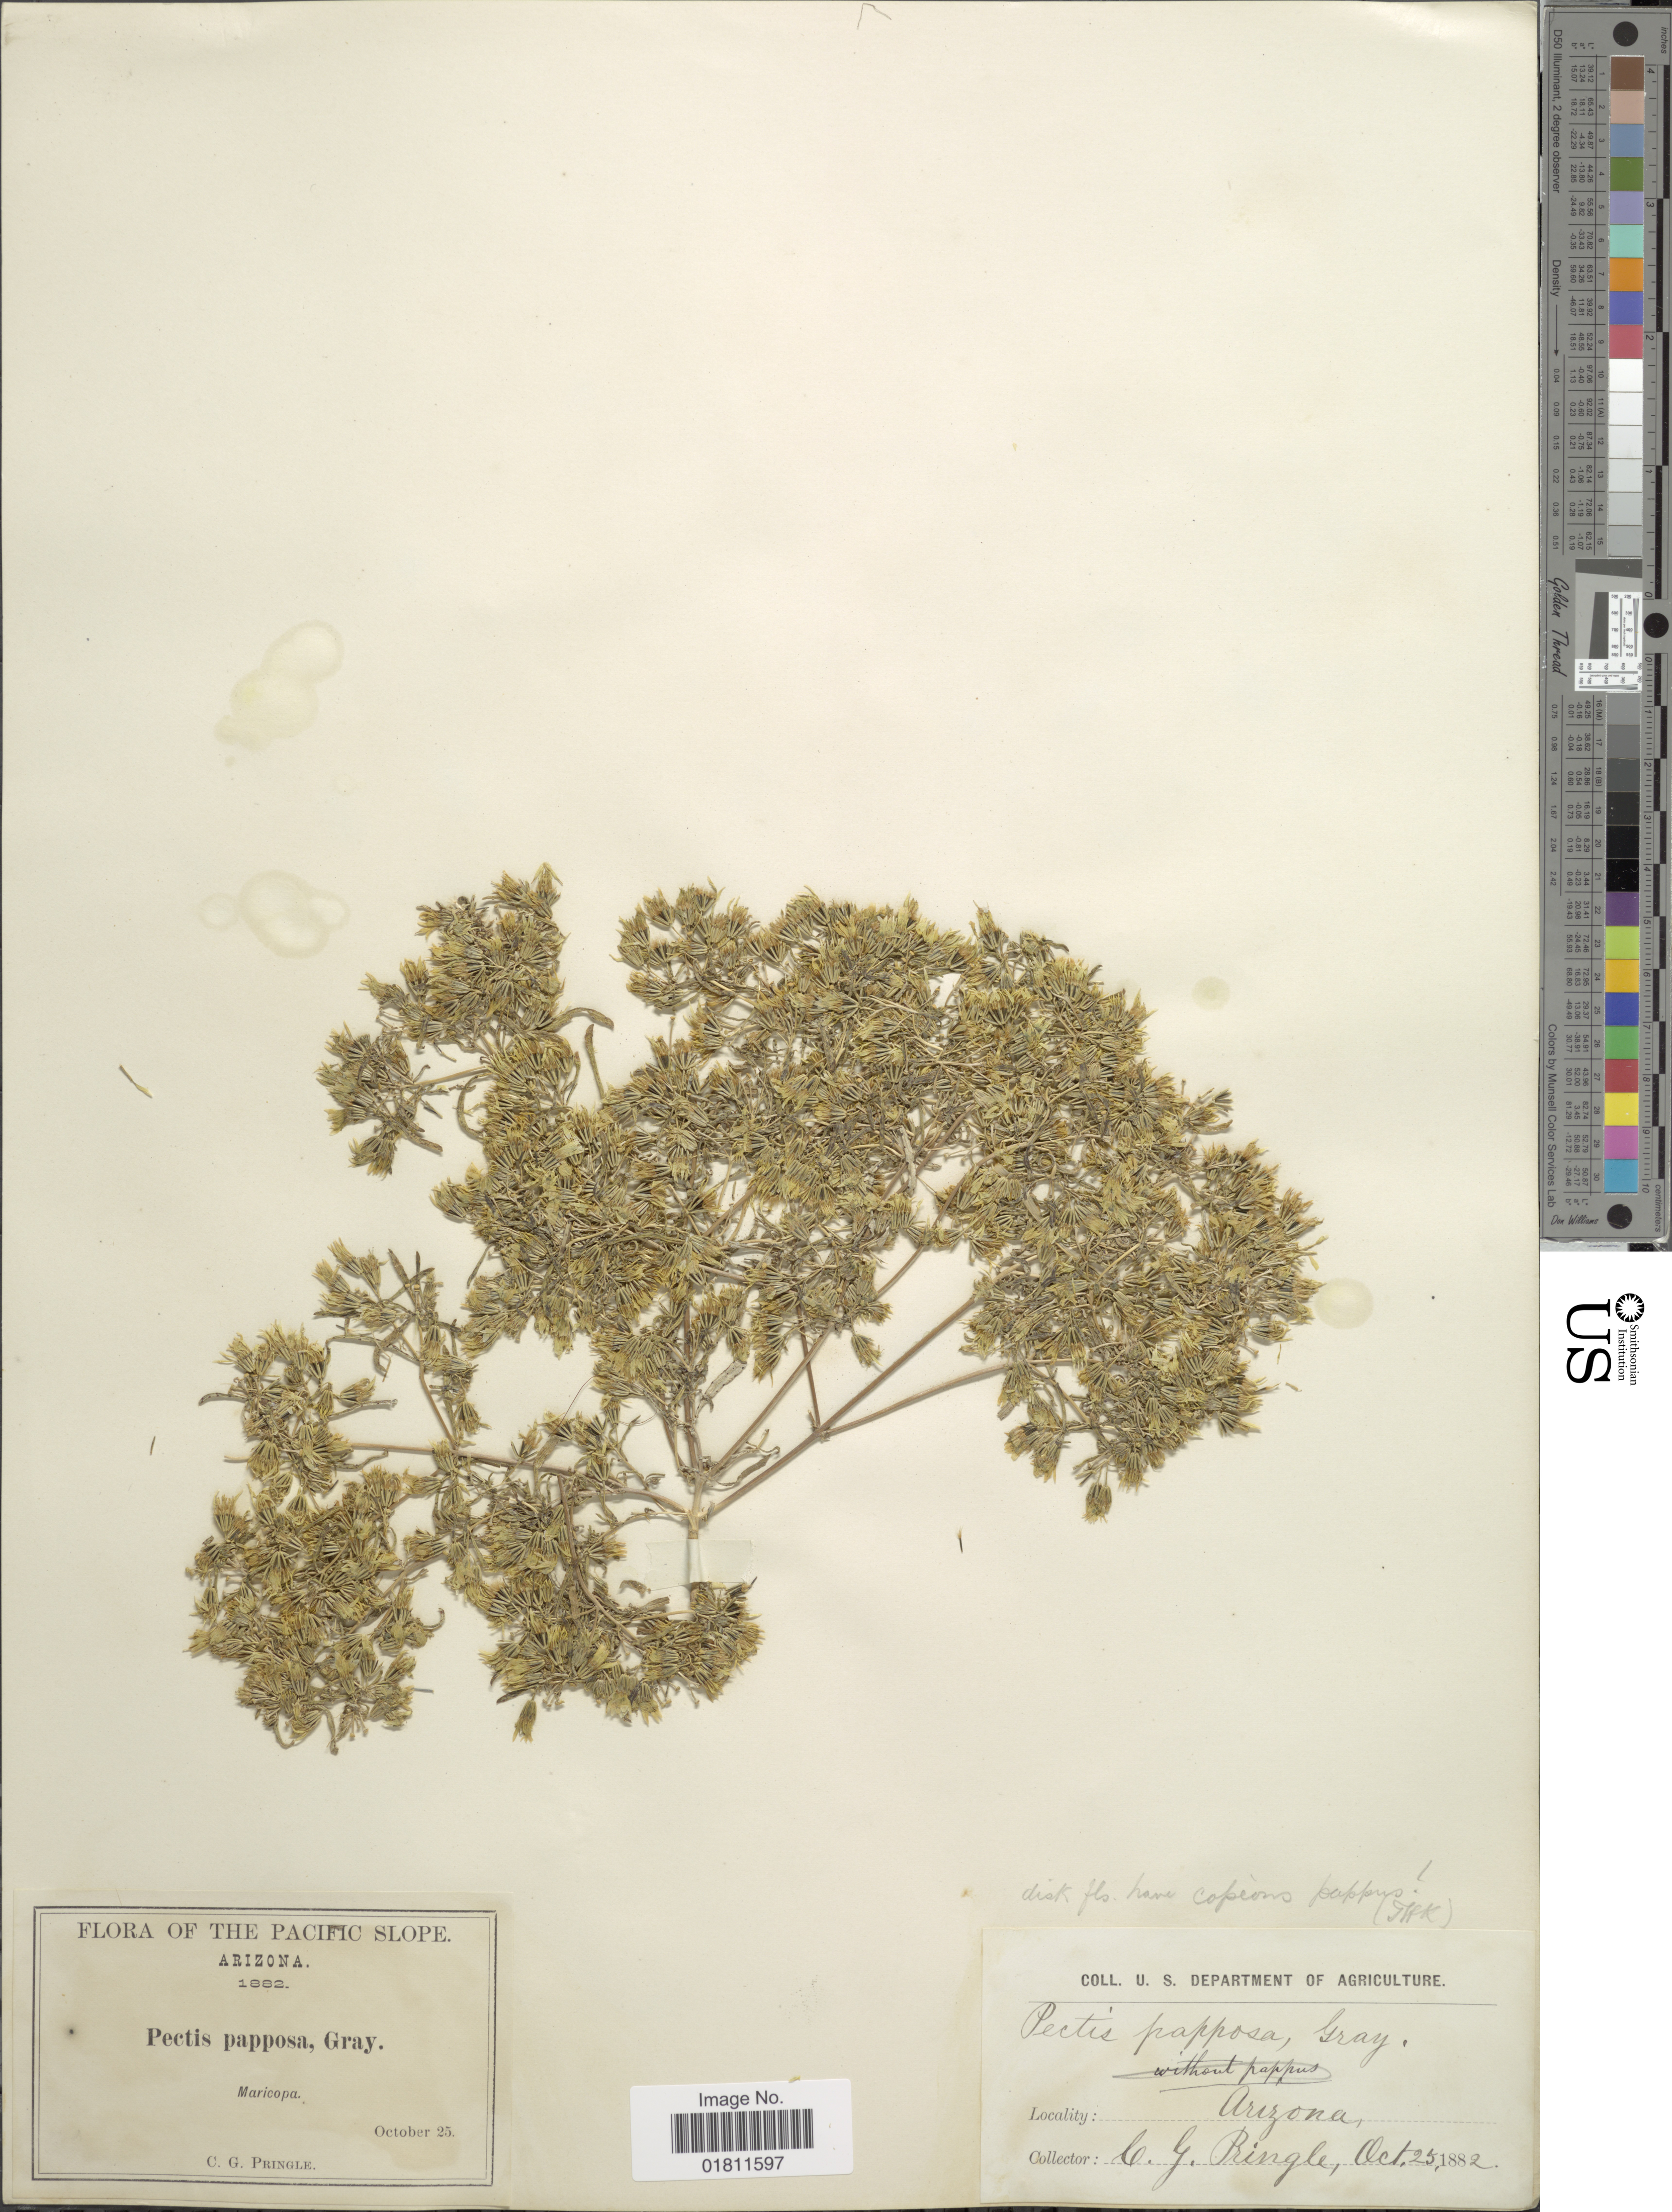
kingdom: Plantae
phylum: Tracheophyta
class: Magnoliopsida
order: Asterales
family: Asteraceae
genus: Pectis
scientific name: Pectis papposa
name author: Harv. & A. Gray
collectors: C. G. Pringle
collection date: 1882-10-25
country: United States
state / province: Arizona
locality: Arizona. Maricopa. Pacific slope.